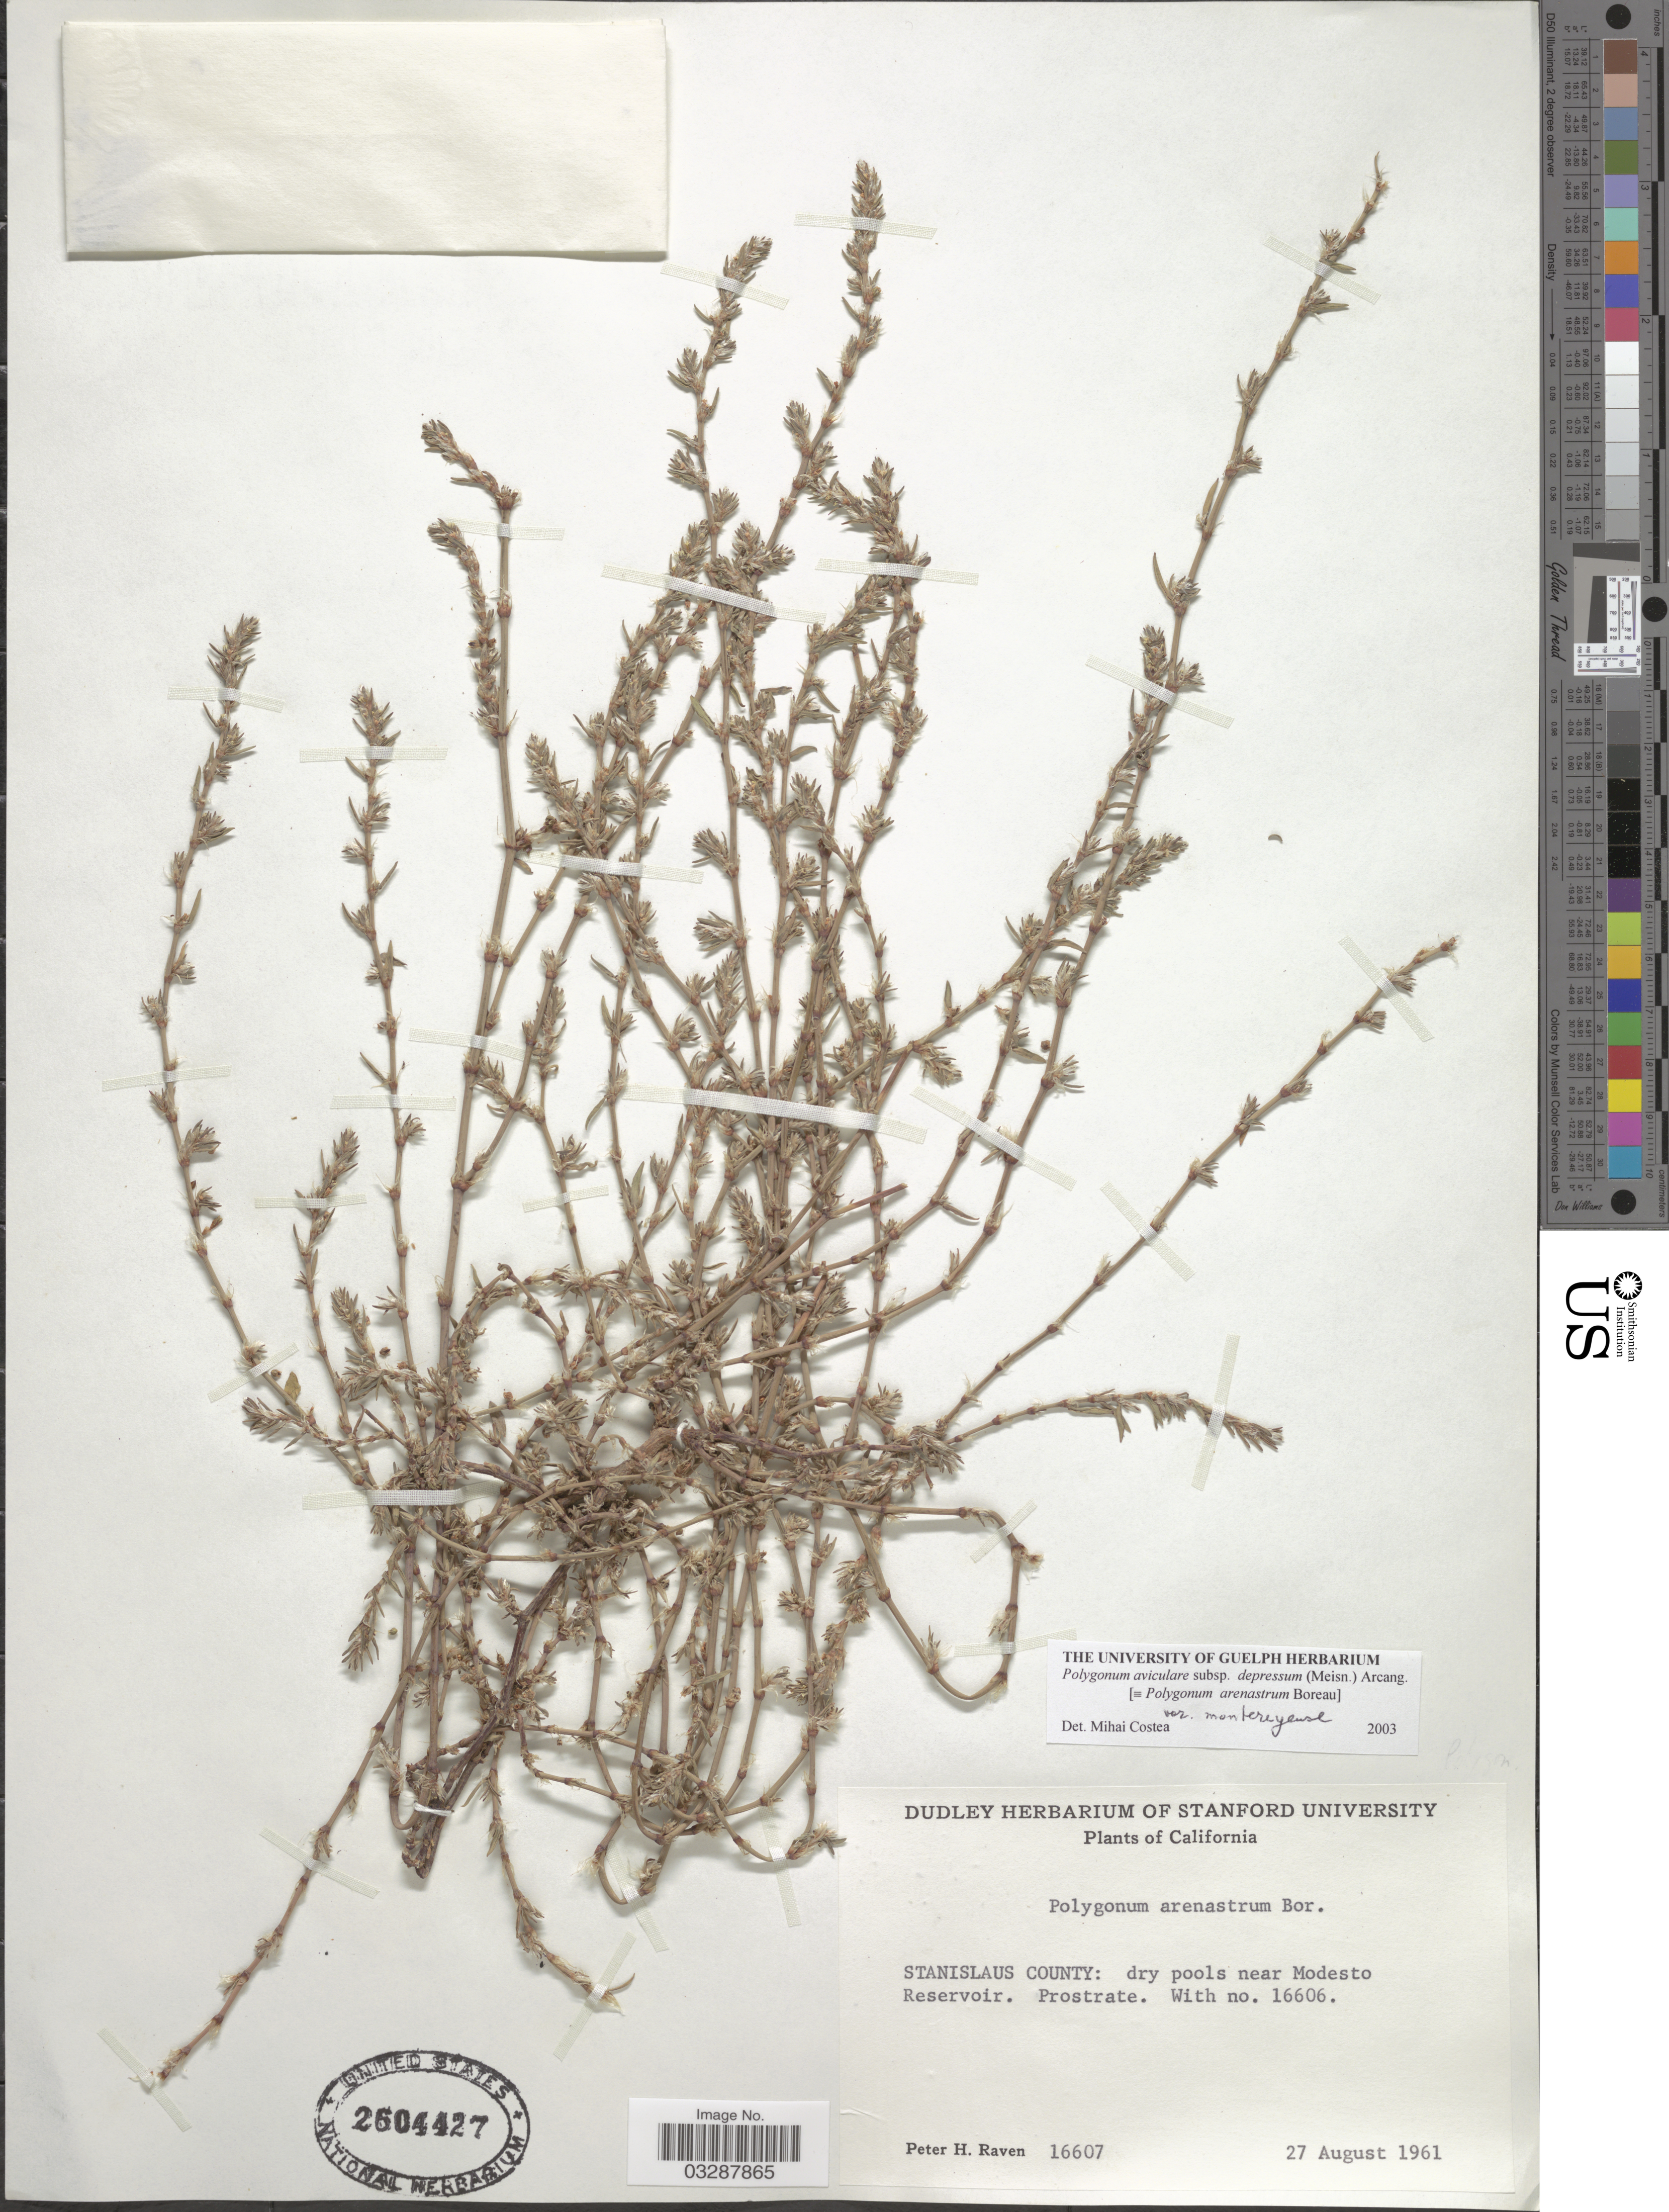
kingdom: Plantae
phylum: Tracheophyta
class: Magnoliopsida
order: Caryophyllales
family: Polygonaceae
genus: Polygonum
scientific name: Polygonum aviculare subsp. depressum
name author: (Meisn.) Arcang.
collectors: P. Raven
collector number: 16607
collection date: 1961-08-27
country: United States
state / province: California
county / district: Stanislaus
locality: Stanislaus County: dry pools near Modesto Reservoir.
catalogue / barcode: US 2604427